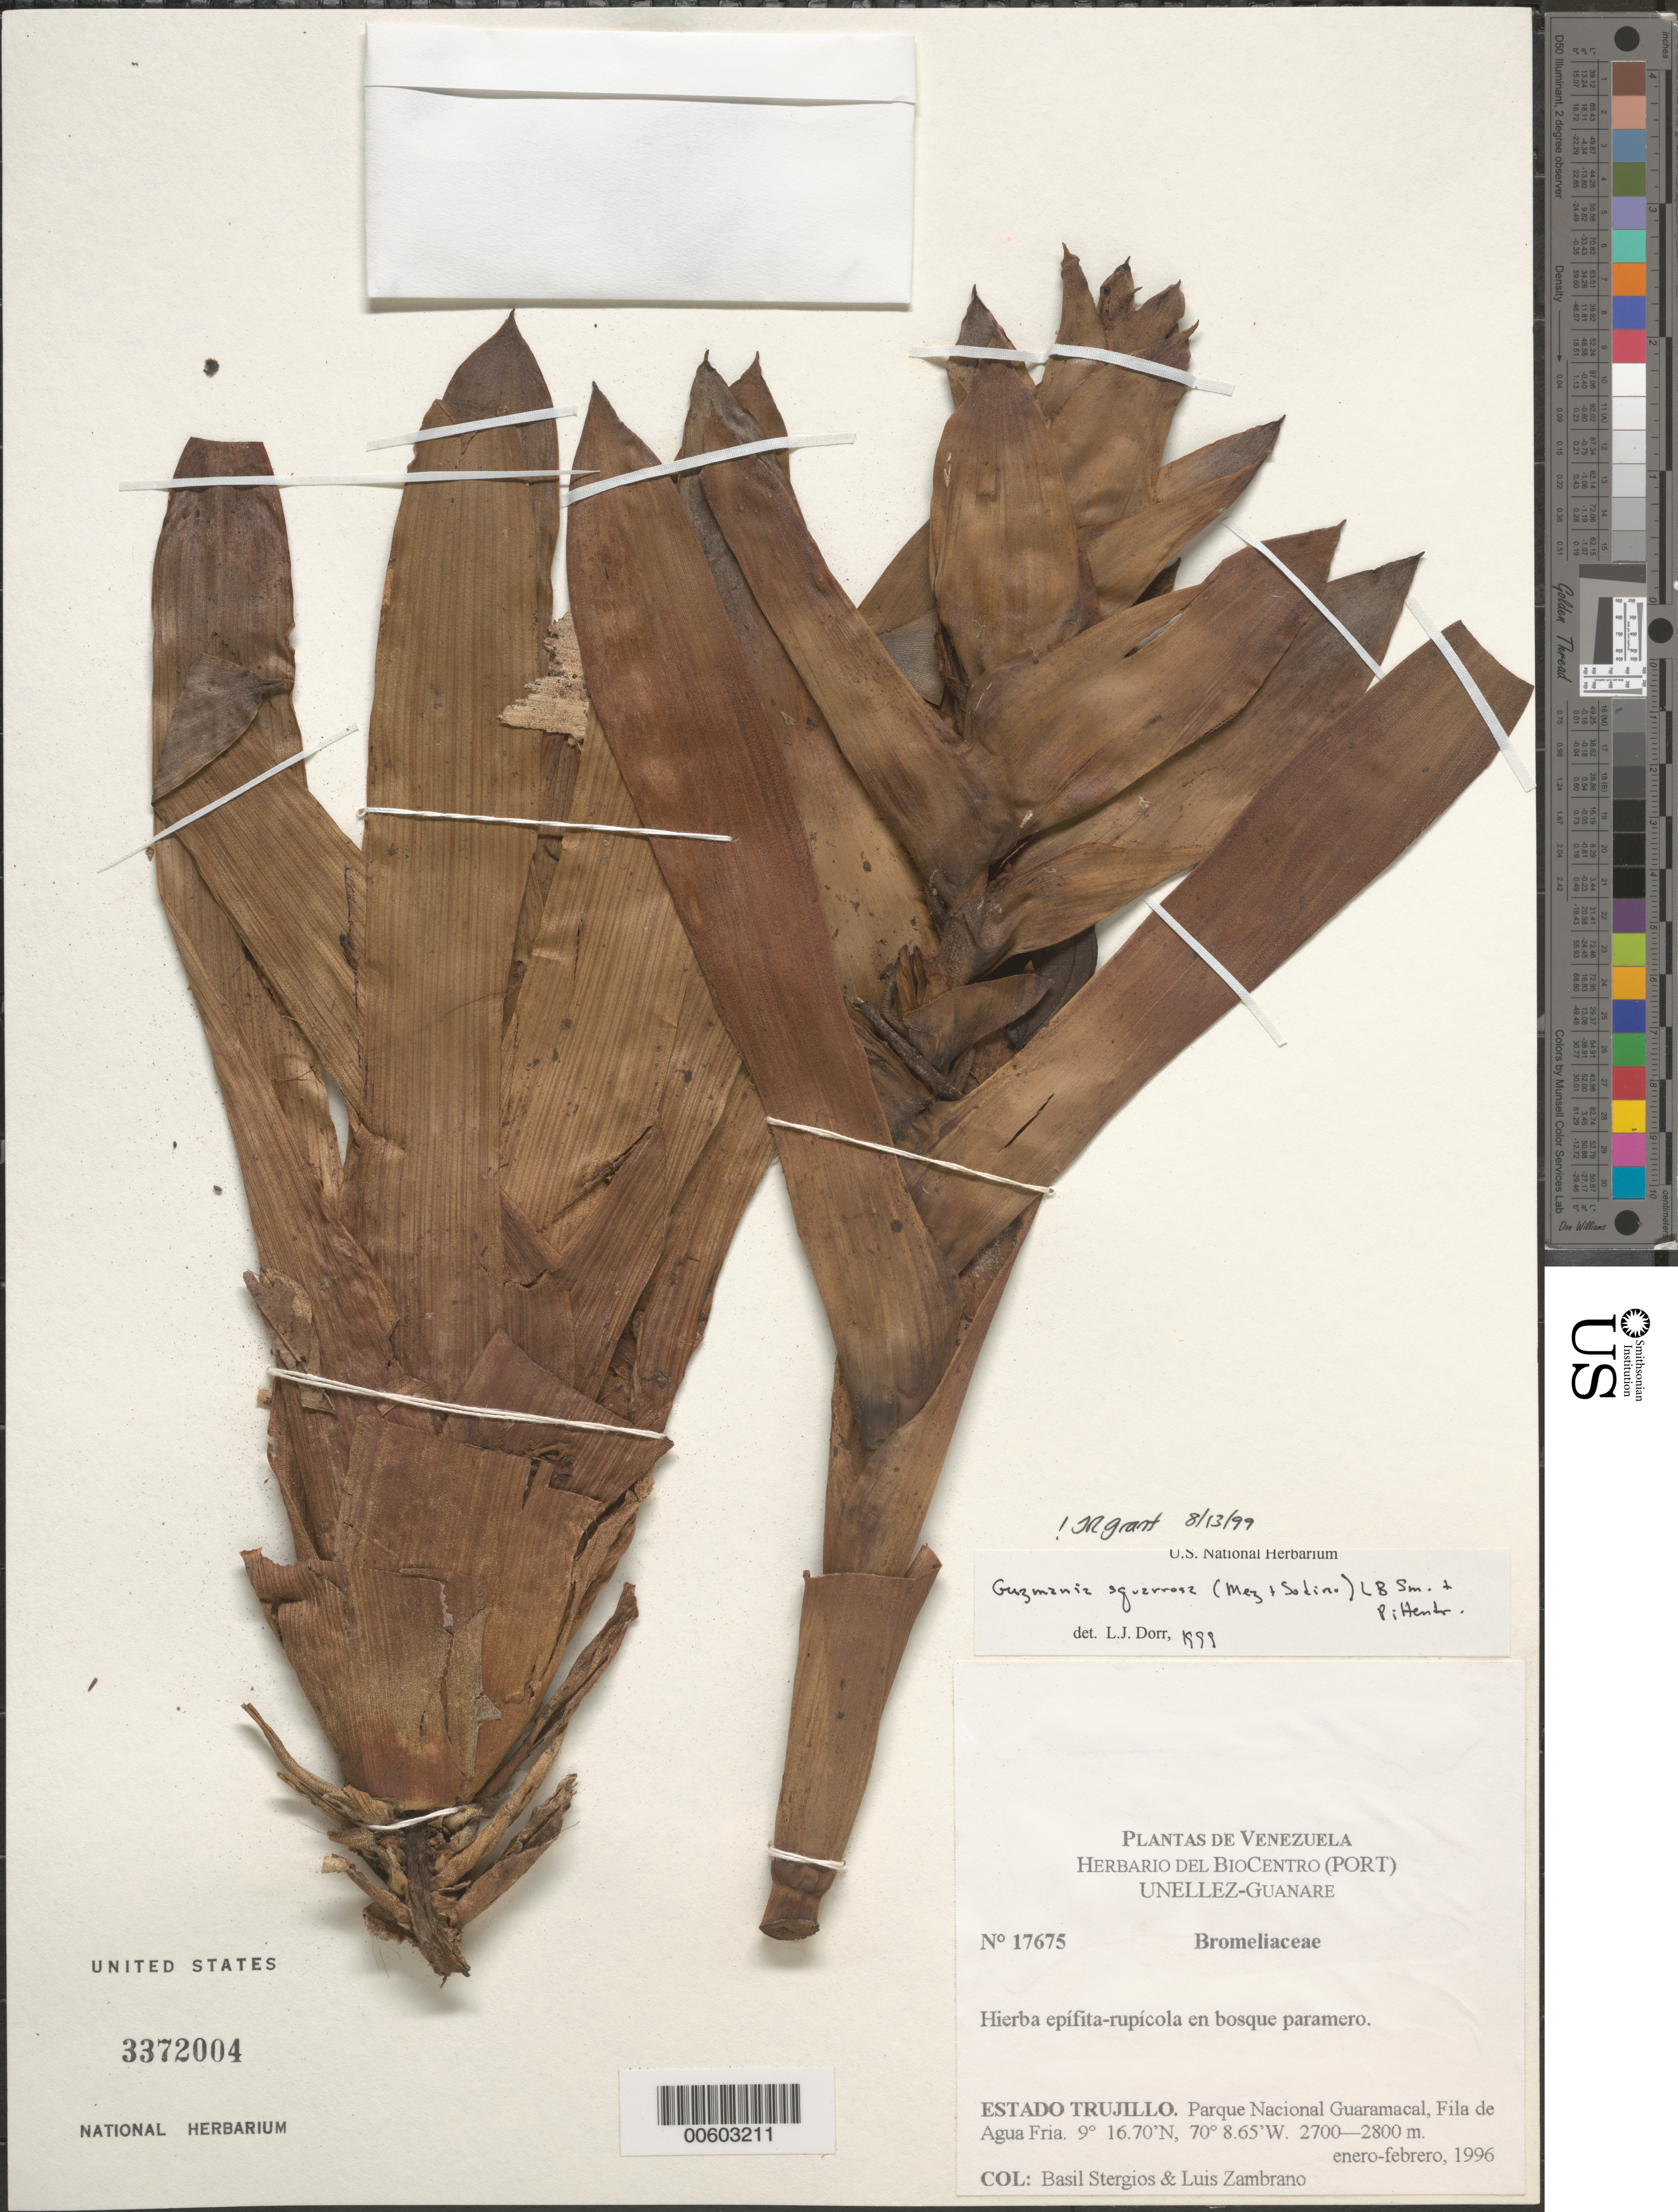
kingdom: Plantae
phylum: Tracheophyta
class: Liliopsida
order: Poales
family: Bromeliaceae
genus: Guzmania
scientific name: Guzmania squarrosa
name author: (Mez & Sodiro) L.B. Sm. & Pittendr.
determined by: Dorr, L. J., (BOT), Smithsonian Institution - National Museum of Natural History (UNITED STATES)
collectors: B. G. Stergios & L. Zambrano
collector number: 17675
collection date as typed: Jan 1996 to -- Feb 1996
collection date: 1996-01/1996-02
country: Venezuela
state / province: Trujillo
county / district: Boconó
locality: Parque Nacional Guaramacal, Fila de Agua Fria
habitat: Bosque paramero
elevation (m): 2700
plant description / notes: PORT, SEL, US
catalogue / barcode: US 3372004